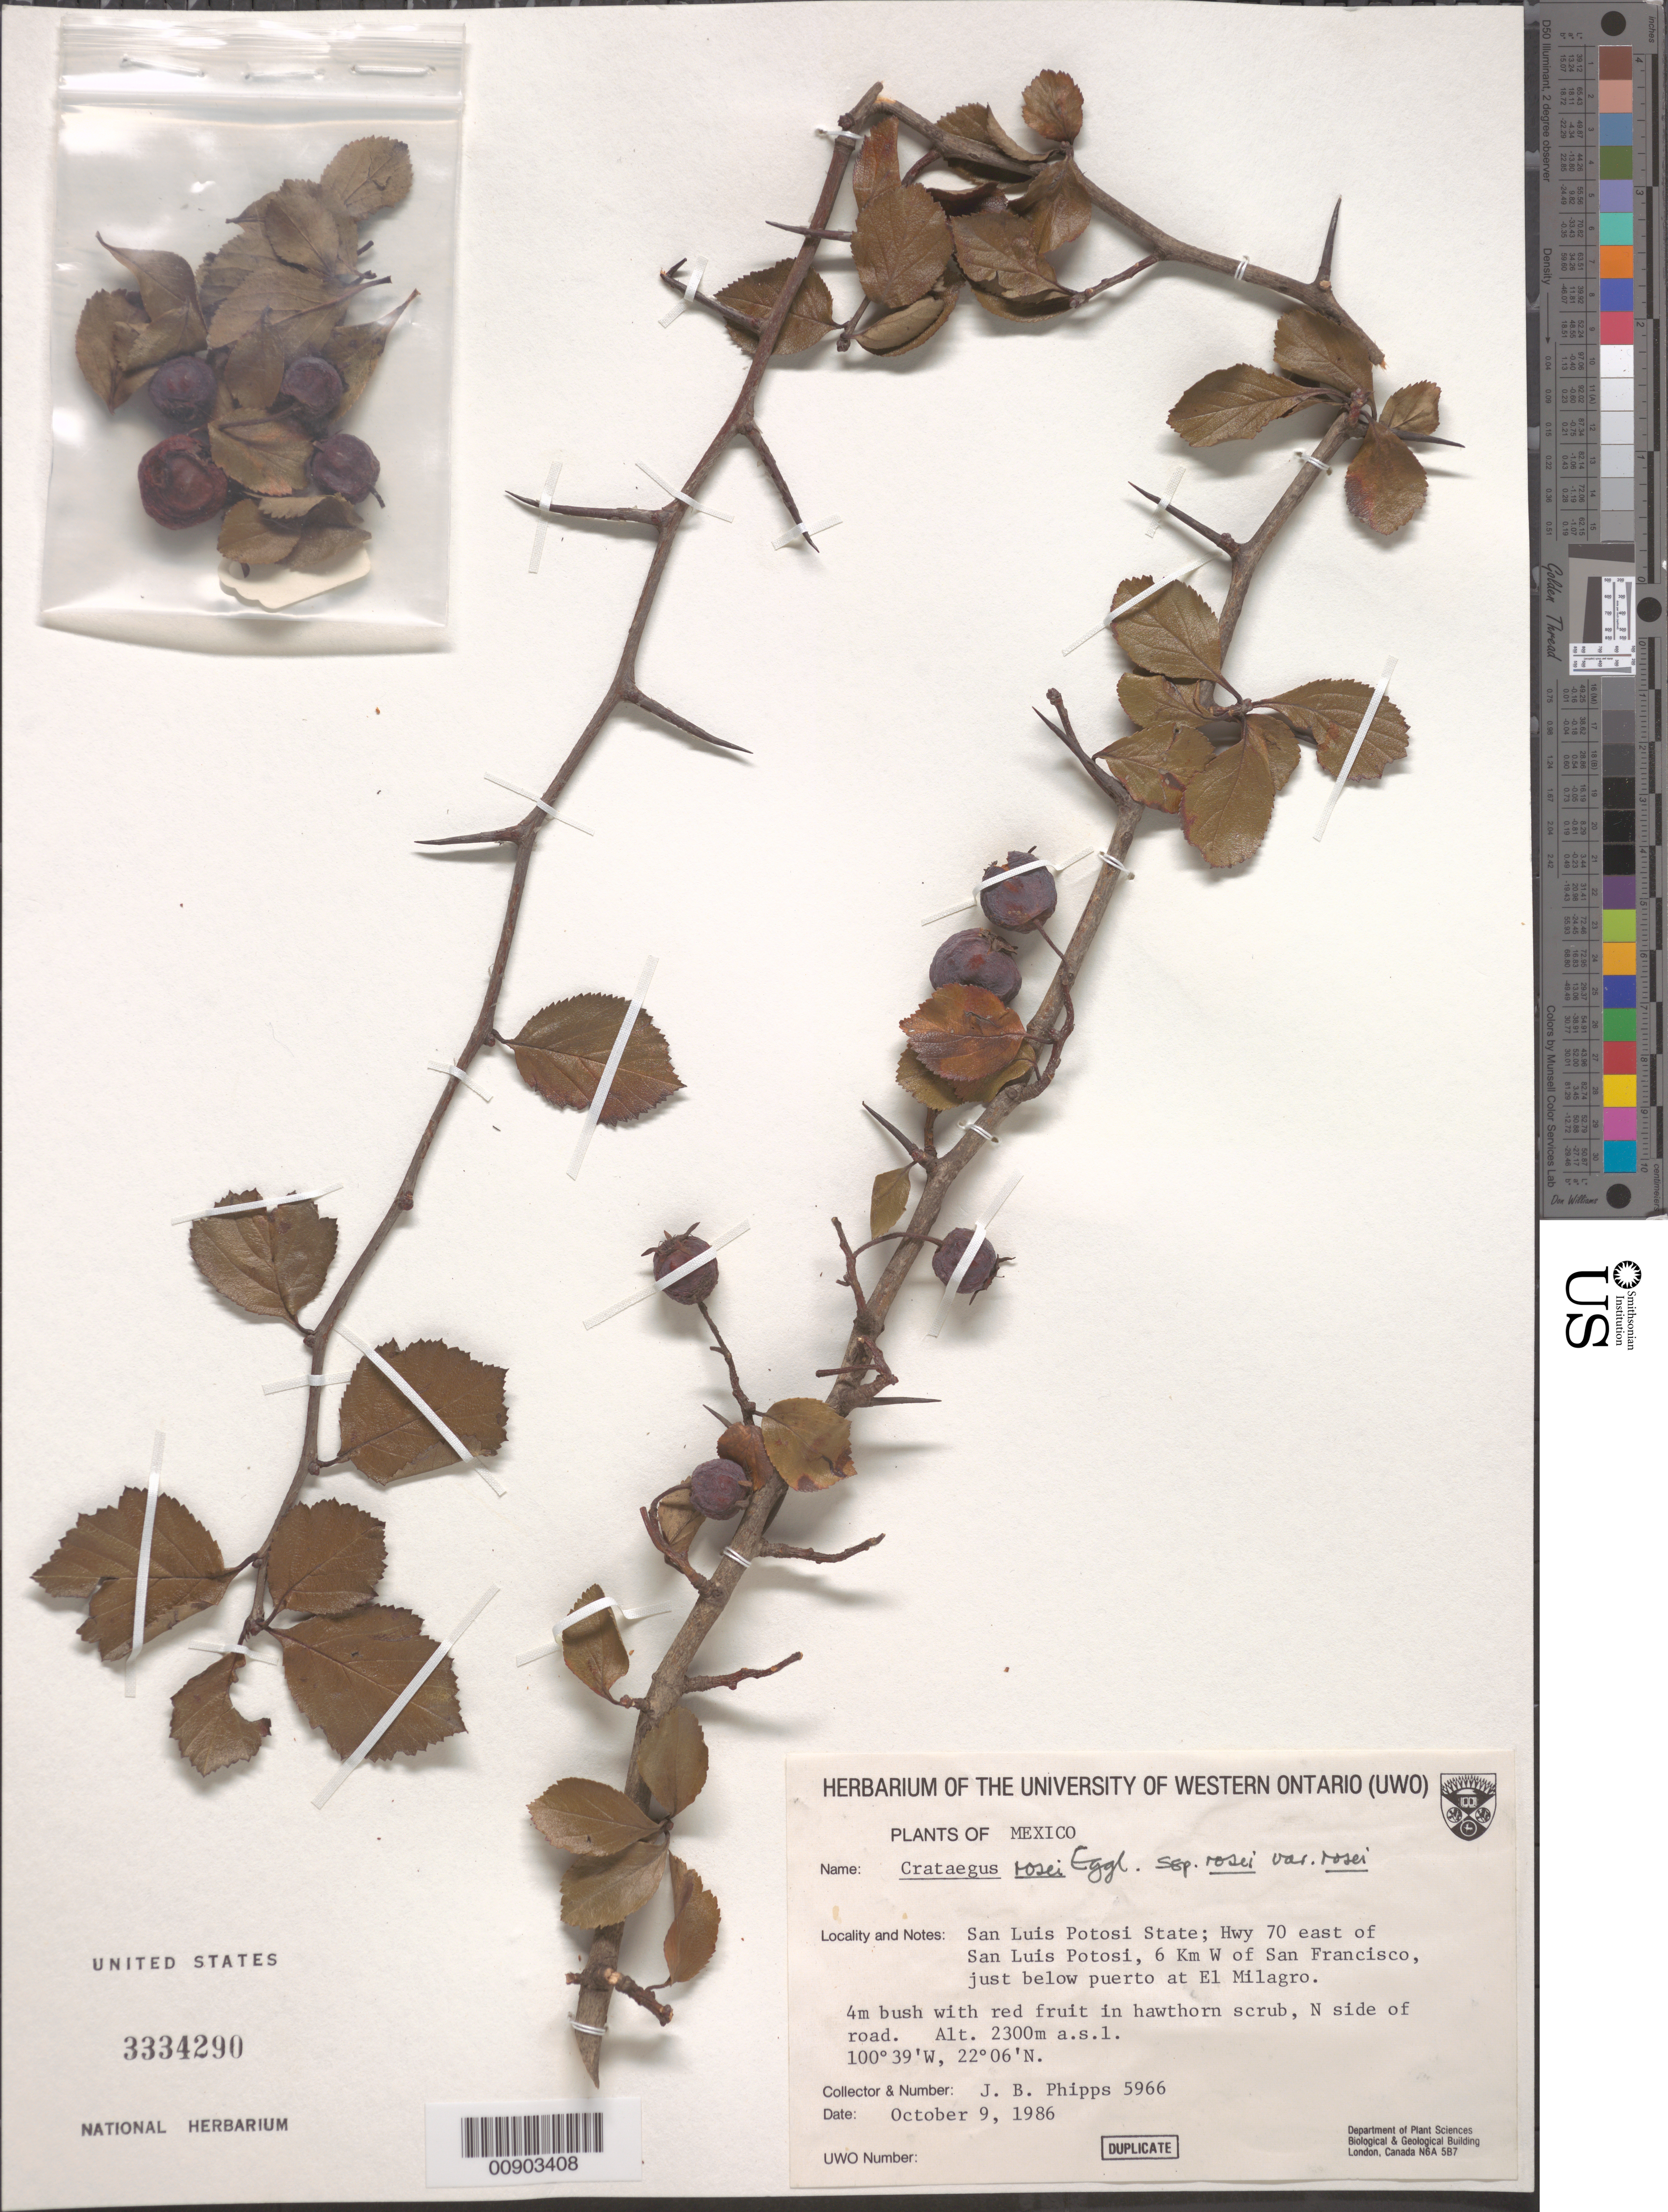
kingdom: Plantae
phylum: Tracheophyta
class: Magnoliopsida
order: Rosales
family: Rosaceae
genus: Crataegus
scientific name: Crataegus rosei var. rosei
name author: Eggl.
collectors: J. Phipps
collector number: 5966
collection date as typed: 09 Oct 1986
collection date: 1986-10-09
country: Mexico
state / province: San Luis Potosí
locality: San Luis Potosí State; Hwy 70 east of San Luis Potosí, 6 km. W of San Francisco, just below puerto at El Milagro.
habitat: In hawthorn scrub, N side of road.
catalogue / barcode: US 3334290